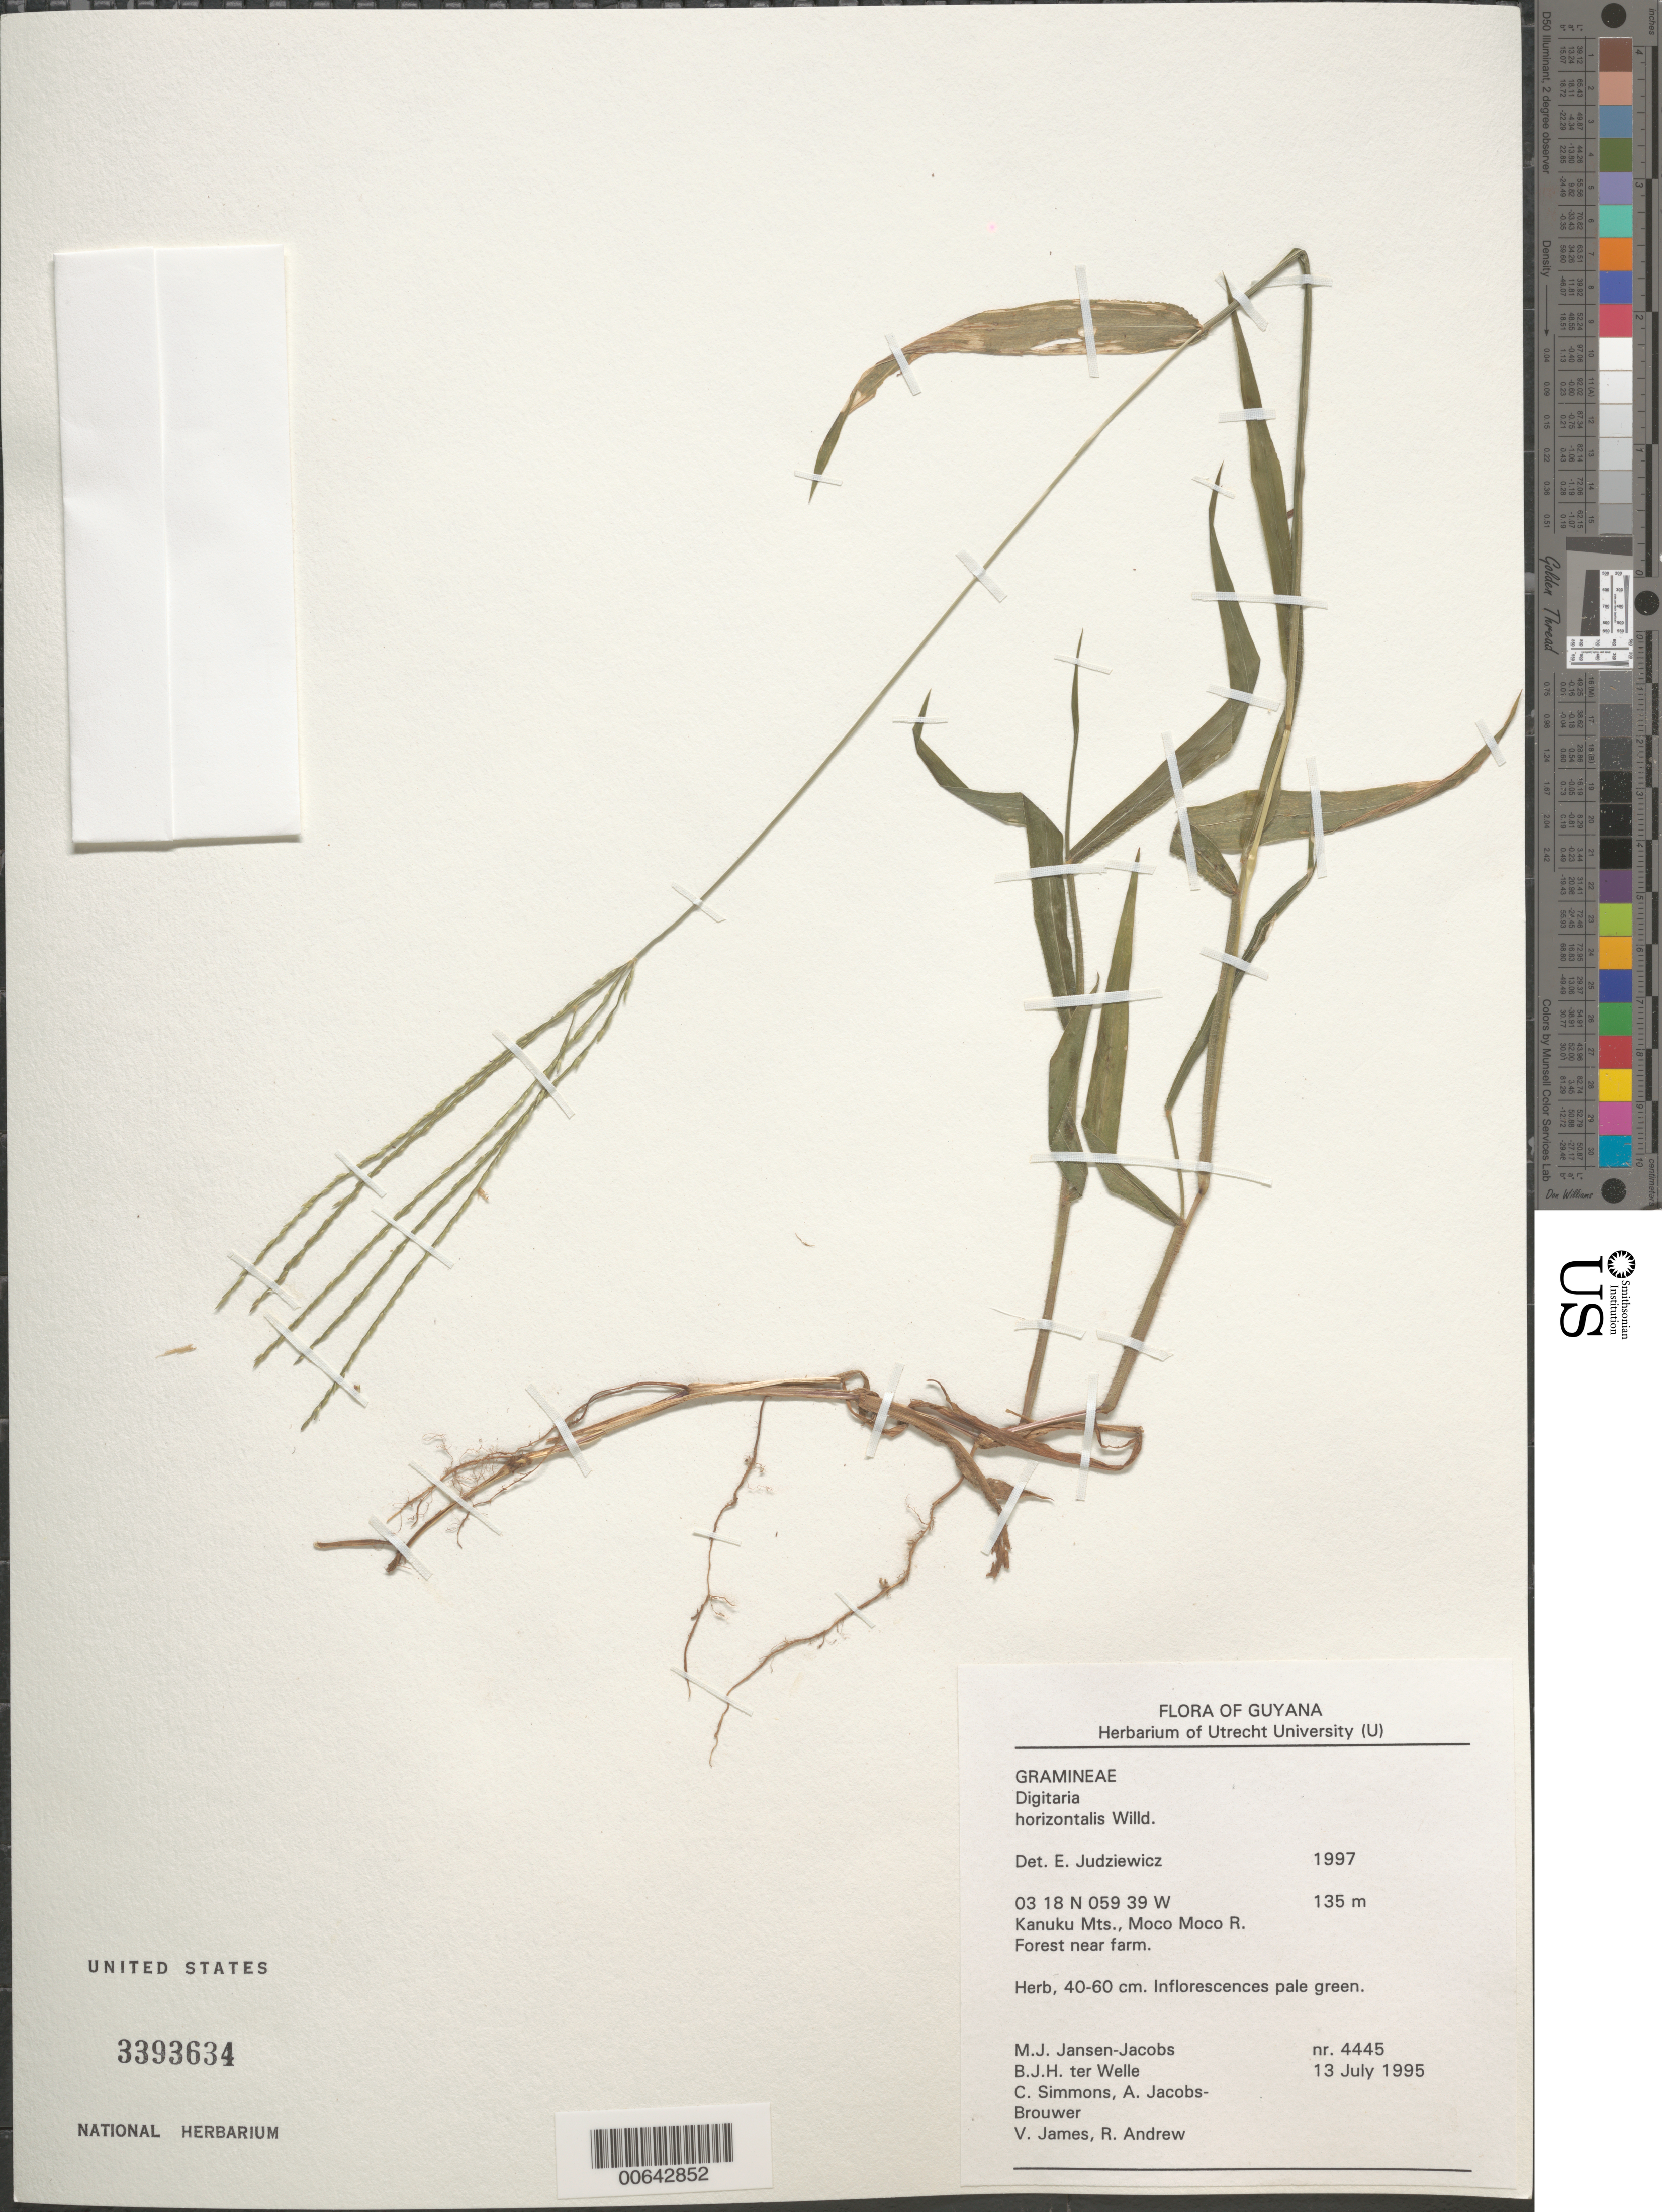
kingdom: Plantae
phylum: Tracheophyta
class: Liliopsida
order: Poales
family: Poaceae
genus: Digitaria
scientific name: Digitaria horizontalis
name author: Willd.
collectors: M. J. Jansen-Jacobs, B. Welle, C. Simmons, A. Jacobs-Brouwer & et al.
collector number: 4445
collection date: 1995-07-13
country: Guyana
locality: Kanuku Mts., Moco Moco R.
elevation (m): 135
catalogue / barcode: US 3393634